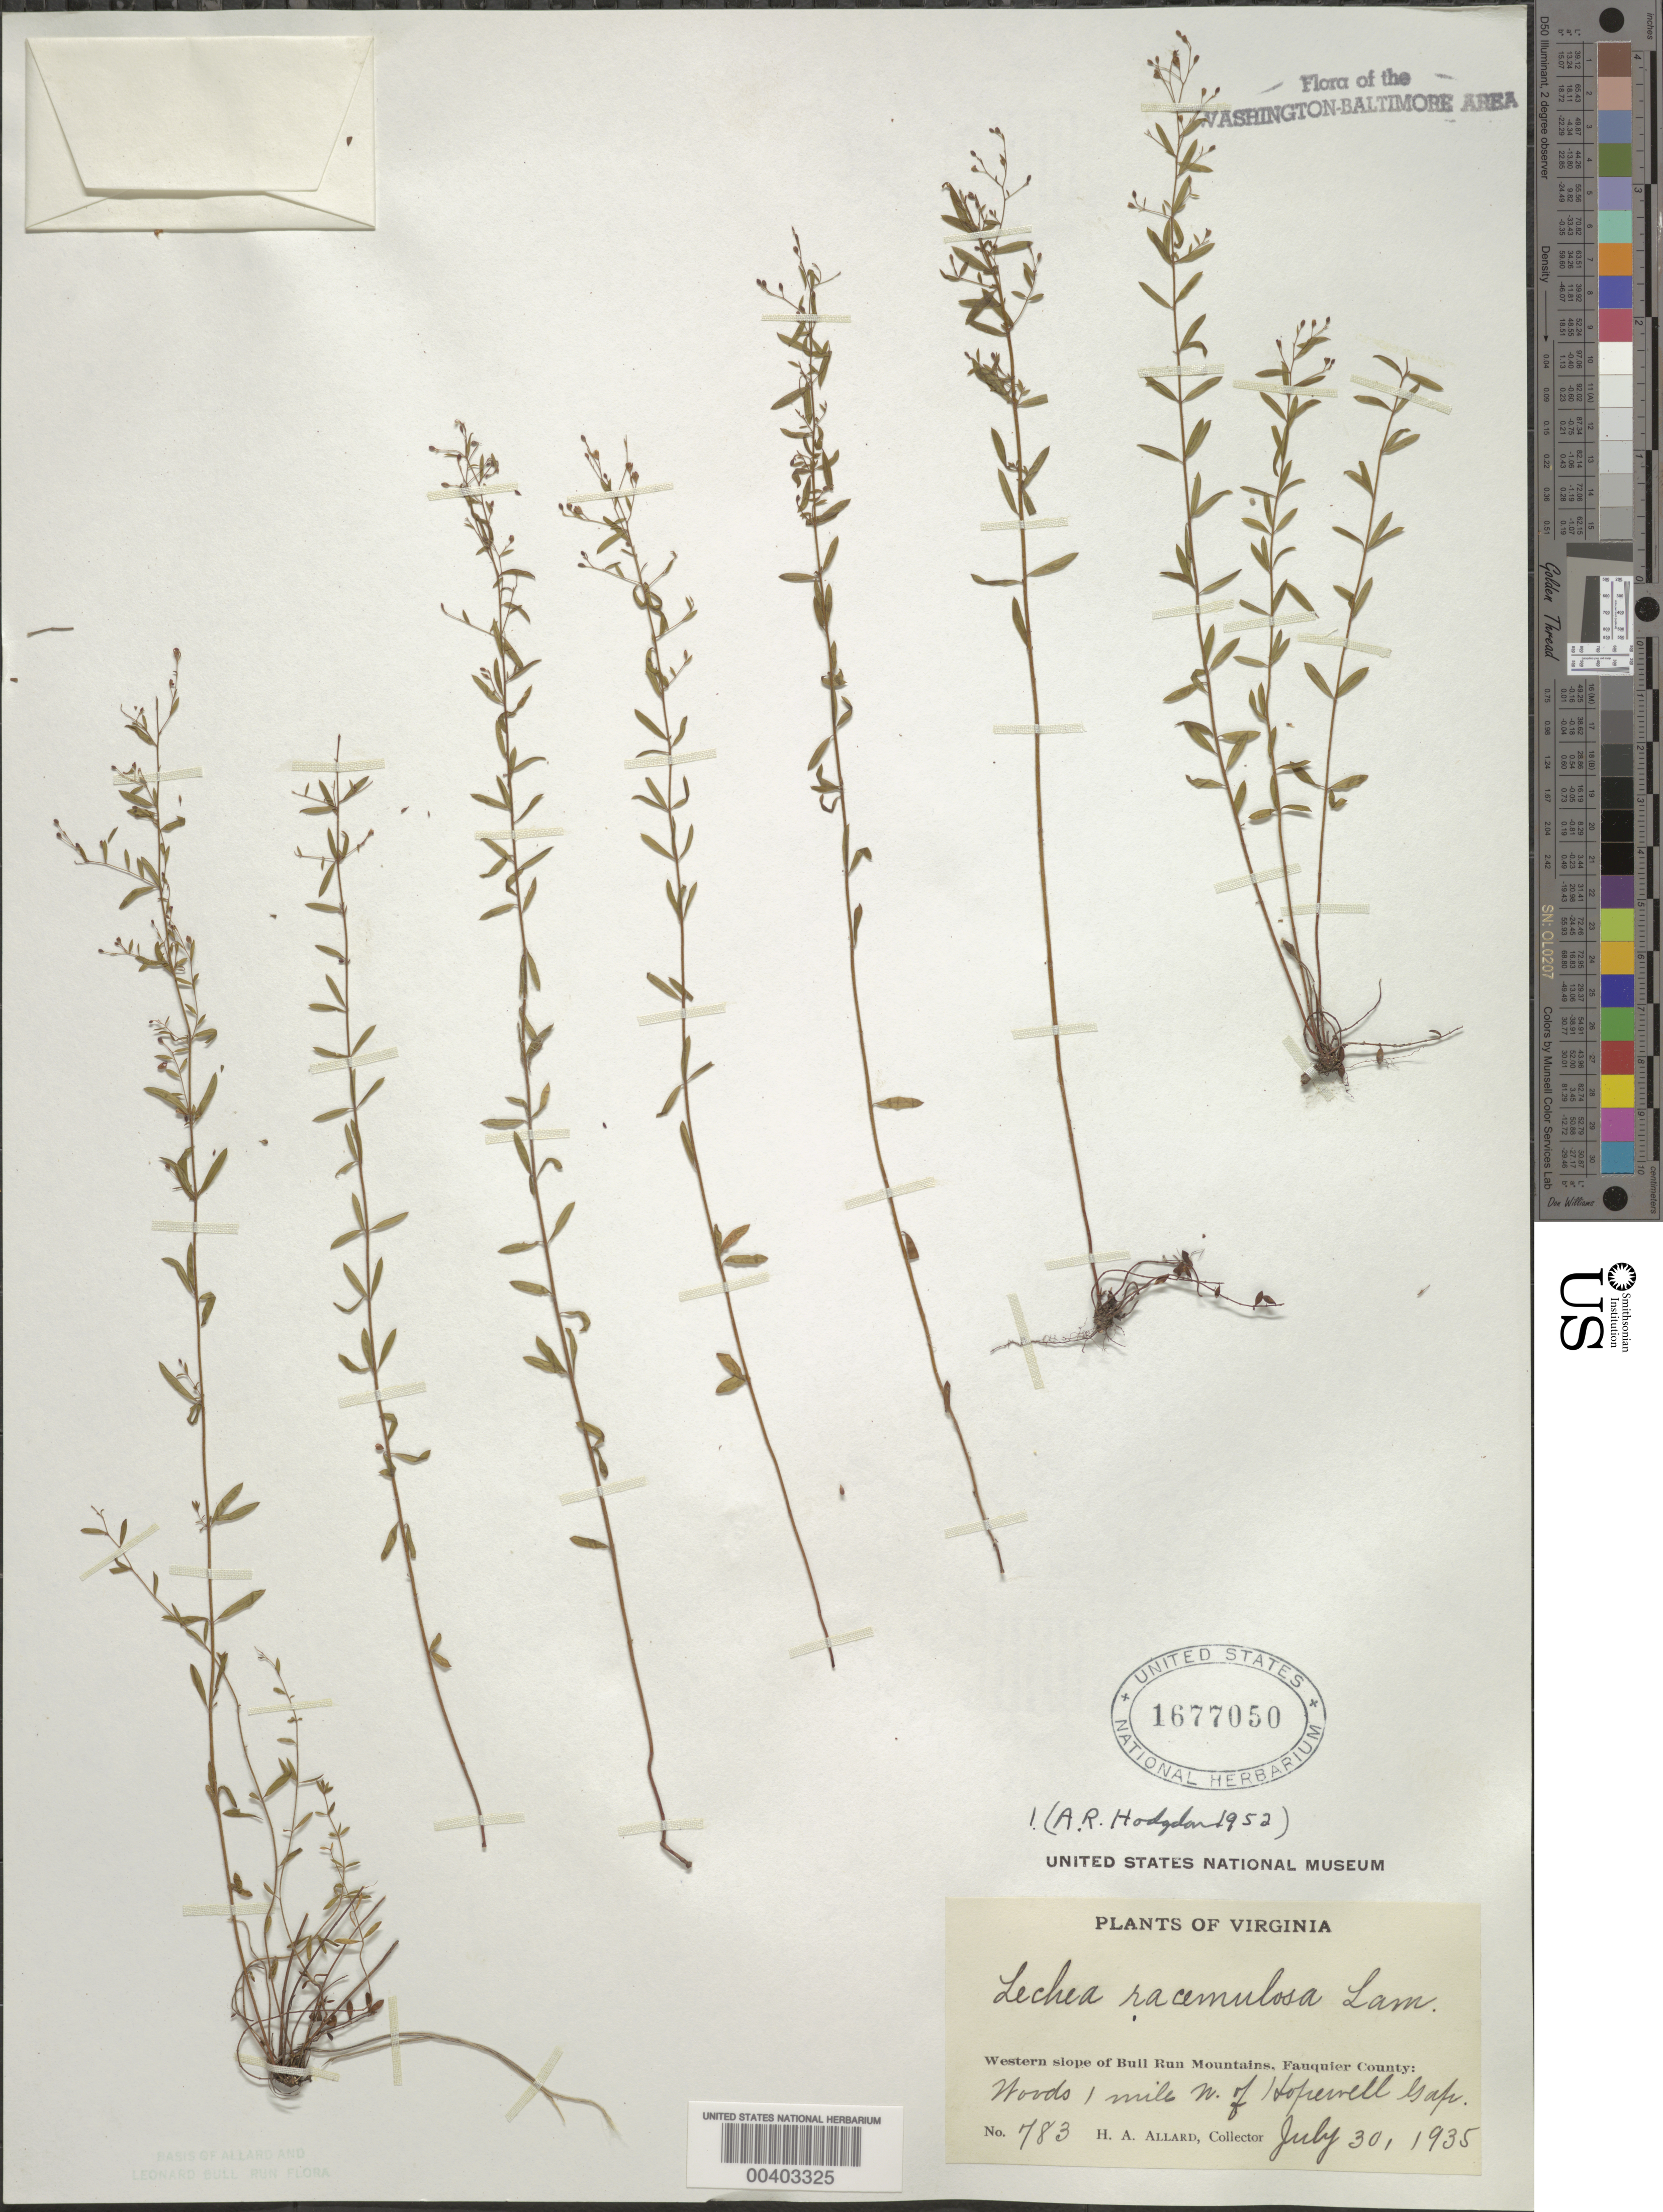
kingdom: Plantae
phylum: Tracheophyta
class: Magnoliopsida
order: Malvales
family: Cistaceae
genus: Lechea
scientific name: Lechea racemulosa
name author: Michx.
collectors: H. A. Allard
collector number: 783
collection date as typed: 30 Jul 1935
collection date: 1935-07-30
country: United States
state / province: Virginia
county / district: Fauquier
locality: North of Hopewell Gap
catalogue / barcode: US 1677050